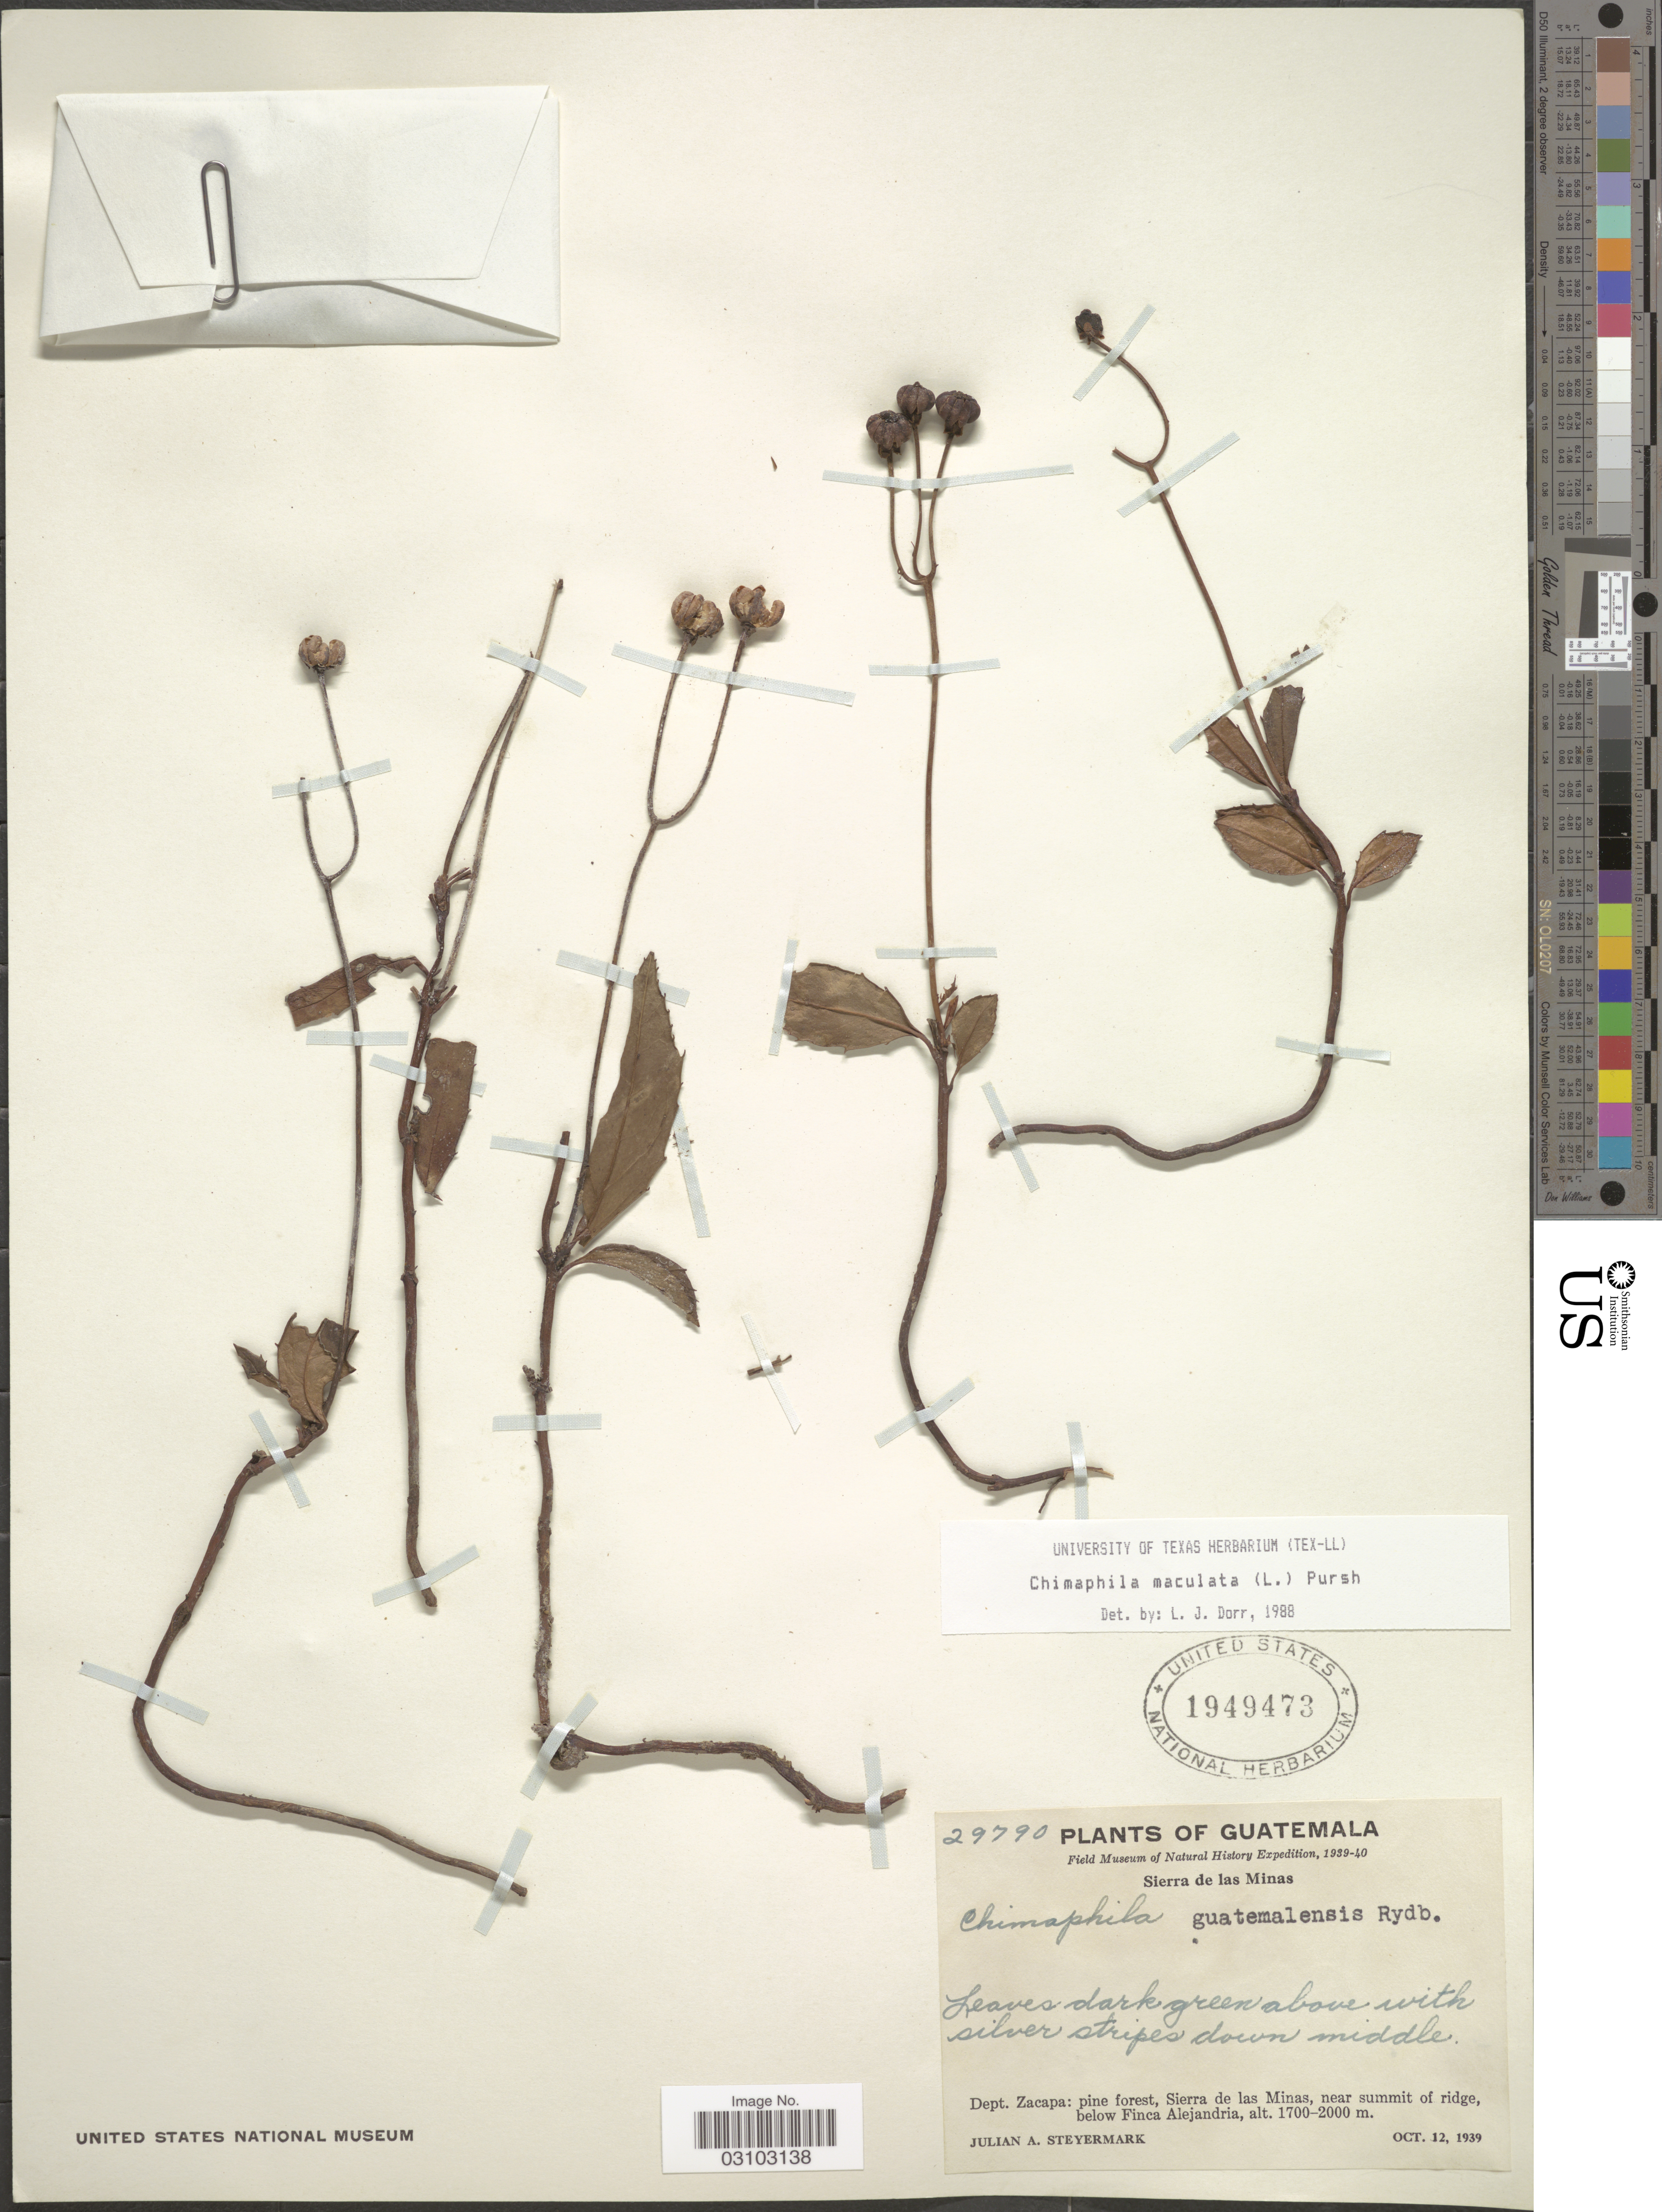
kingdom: Plantae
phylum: Tracheophyta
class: Magnoliopsida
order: Ericales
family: Ericaceae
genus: Chimaphila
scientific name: Chimaphila maculata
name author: (L.) Pursh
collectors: J. Steyermark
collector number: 29790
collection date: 1939-10-12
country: Guatemala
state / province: Zacapa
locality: Sierra de Las Minas, Dept. Zacapa: pine forest, Sierra de las Minas, near summit of ridge, below Finca Alejandria.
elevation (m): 1700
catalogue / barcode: US 1949473